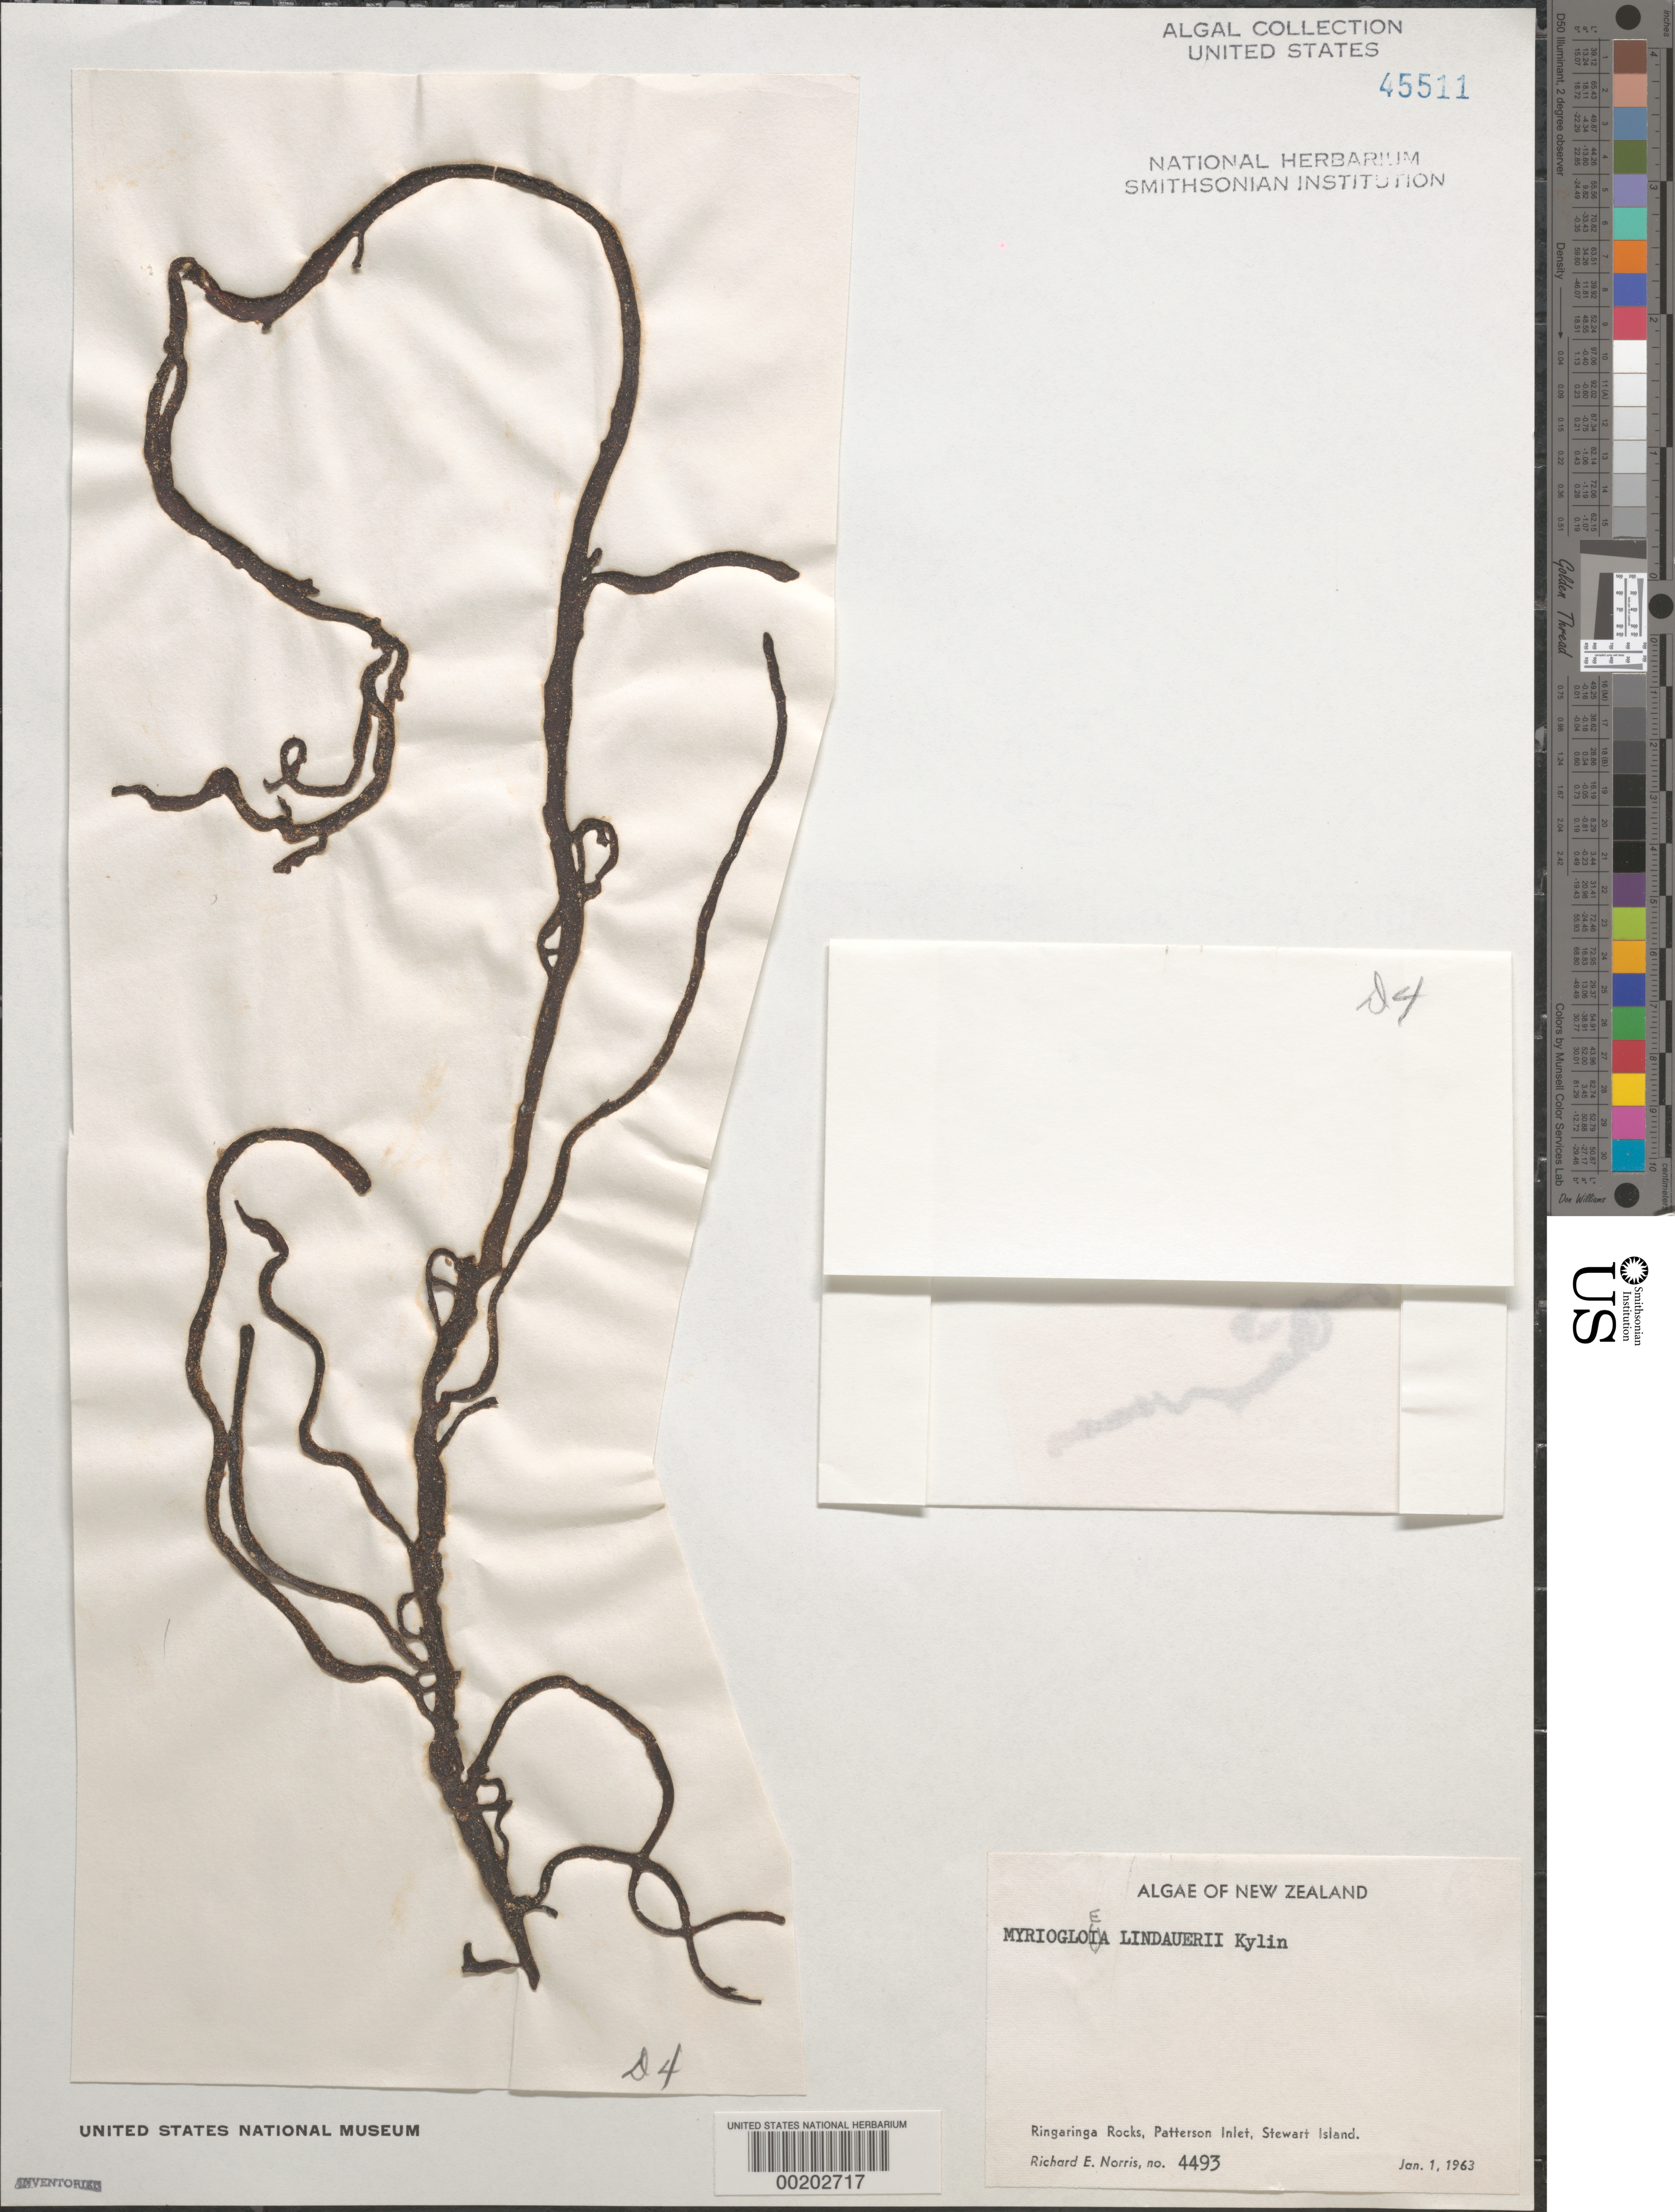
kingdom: Chromista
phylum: Ochrophyta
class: Phaeophyceae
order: Ectocarpales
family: Chordariaceae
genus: Myriogloea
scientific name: Myriogloea intestinalis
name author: (Harv.) Lindauer et al.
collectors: R. E. Norris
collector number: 4493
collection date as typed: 01 Jan 1963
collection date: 1963-01-01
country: New Zealand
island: Stewart Island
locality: Ringaringa Rocks, Paterson Inlet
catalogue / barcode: US 45511